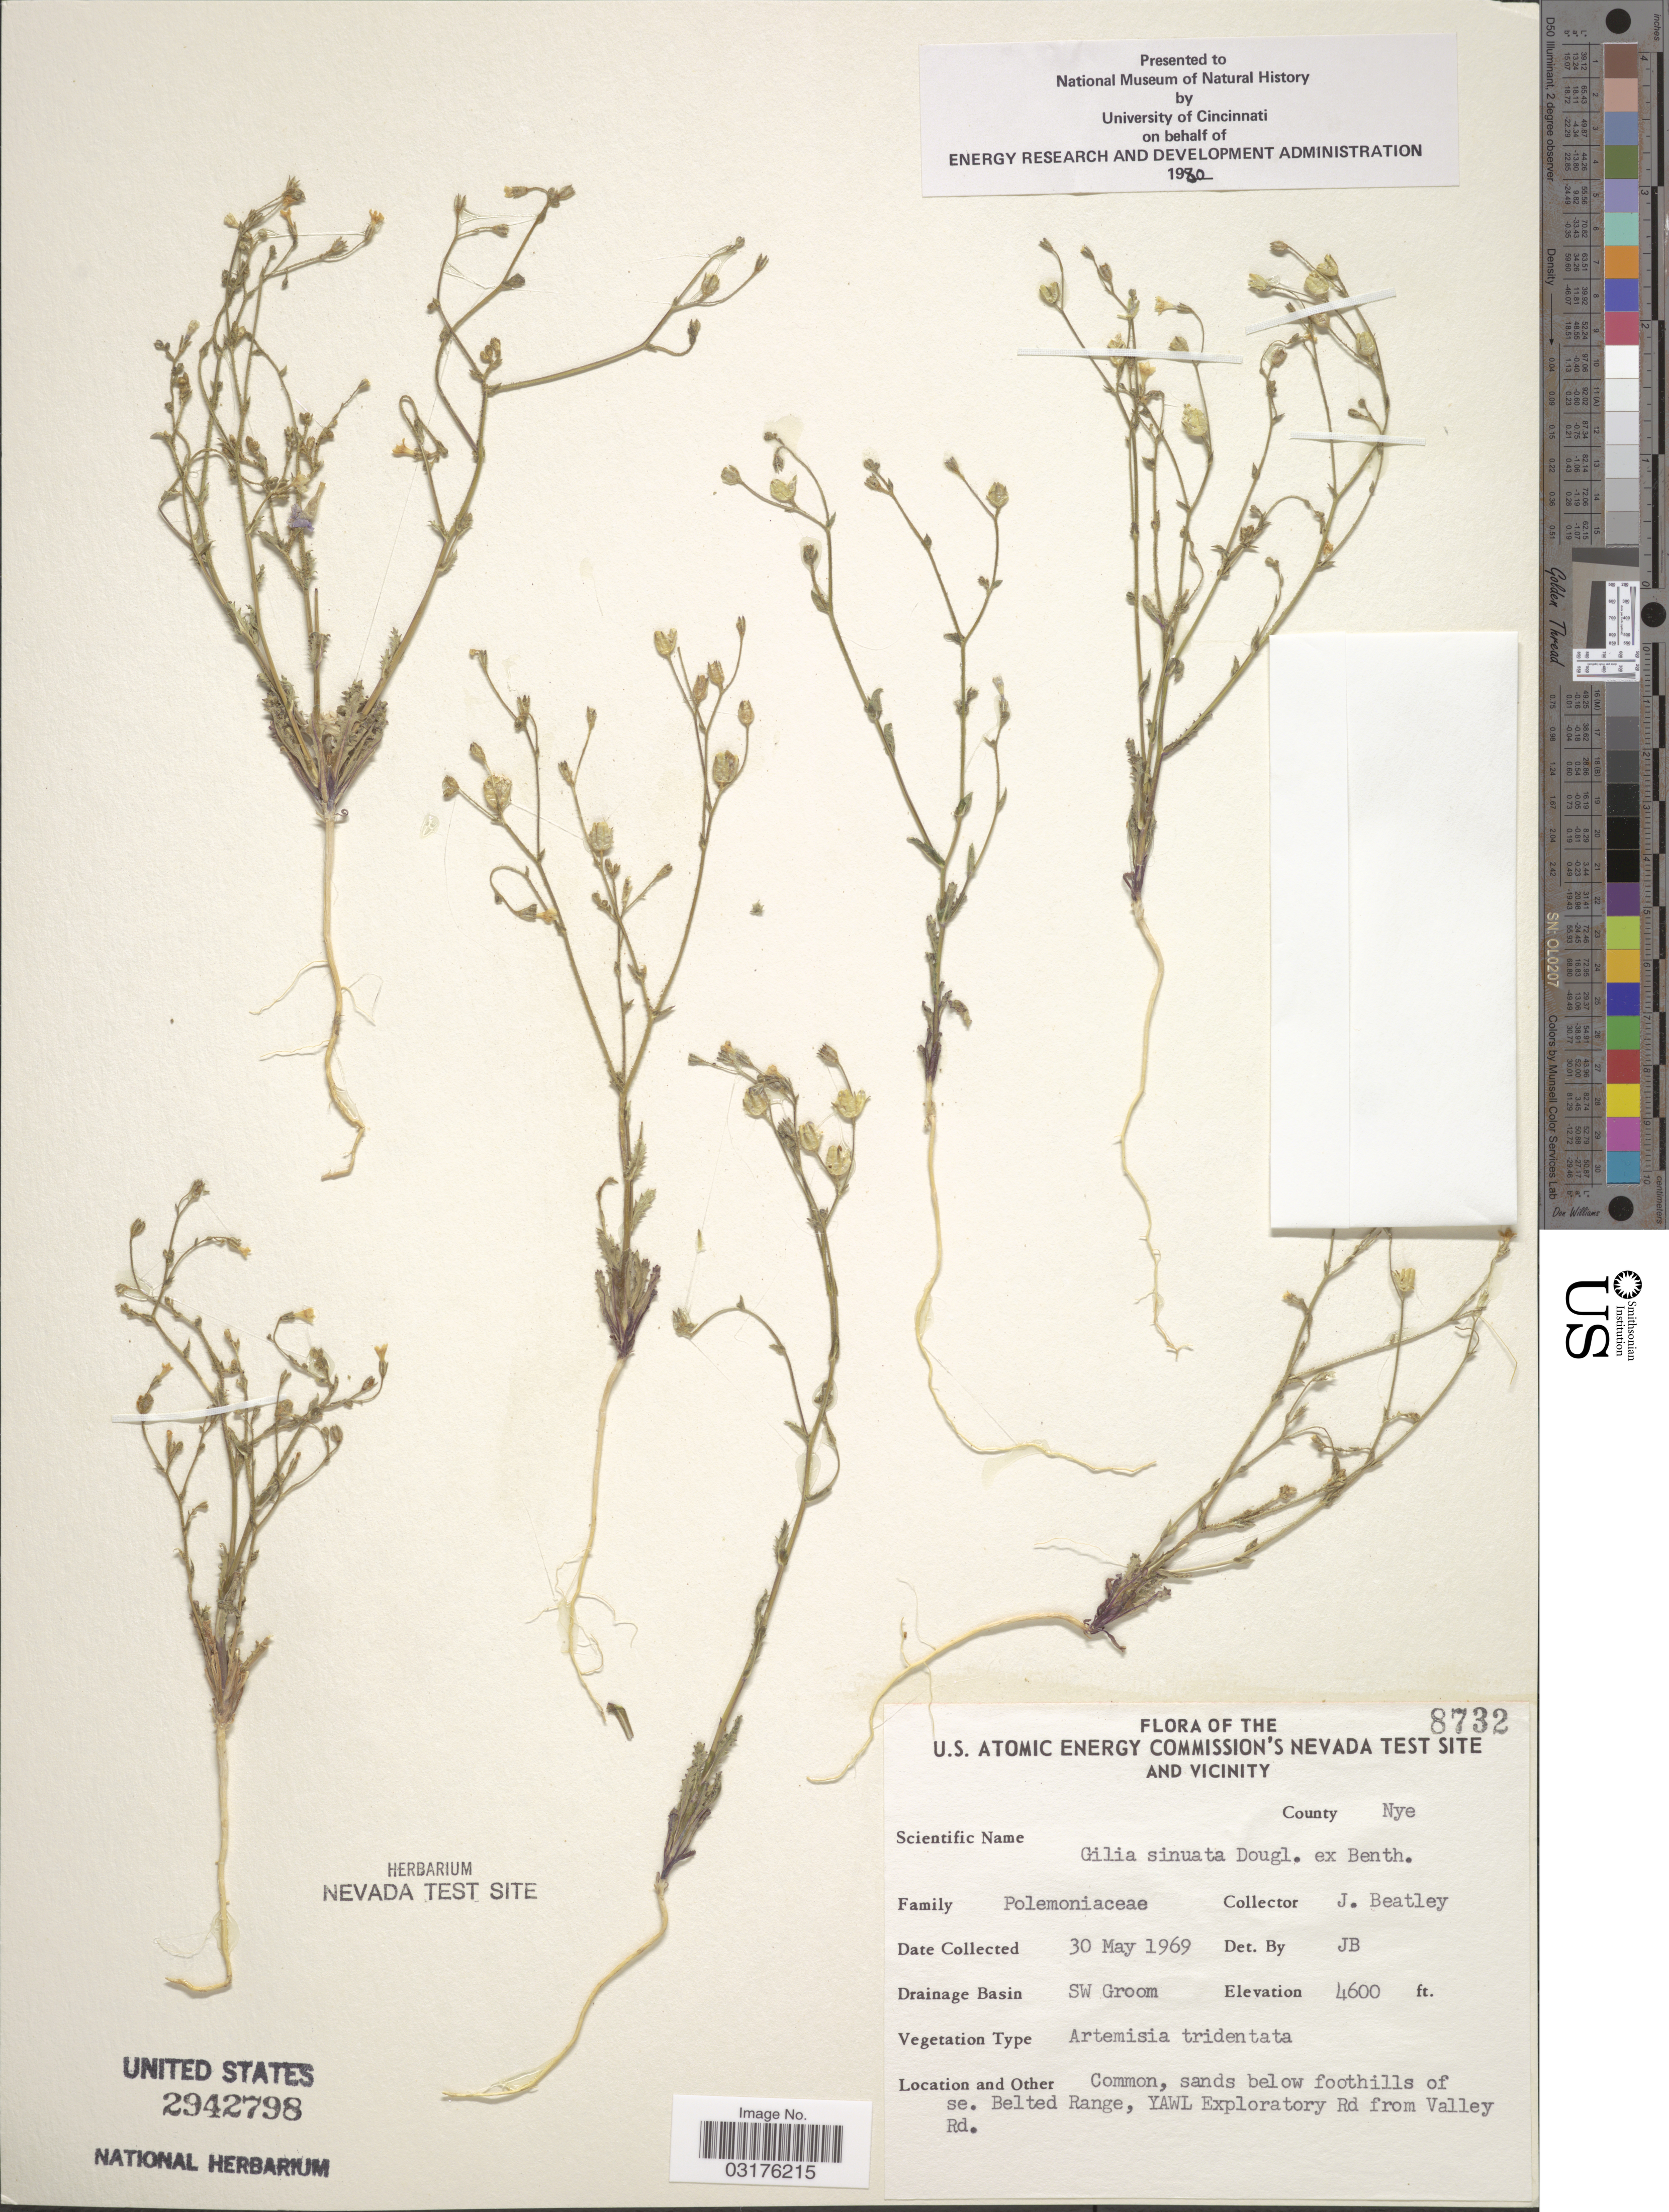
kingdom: Plantae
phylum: Tracheophyta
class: Magnoliopsida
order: Ericales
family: Polemoniaceae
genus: Gilia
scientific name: Gilia sinuata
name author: Douglas ex Benth.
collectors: J. C. Beatley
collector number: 8732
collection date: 1969-05-30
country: United States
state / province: Nevada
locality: The U.S. Atomic Energy Commission's Nevada Test Site And Vicinity, County Nye, Drainage Basin SW Groom, Common, sands below foothills of se. Belted Range, YAWL Exploratory Rd from Valley Rd.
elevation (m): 1402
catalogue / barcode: US 2942798